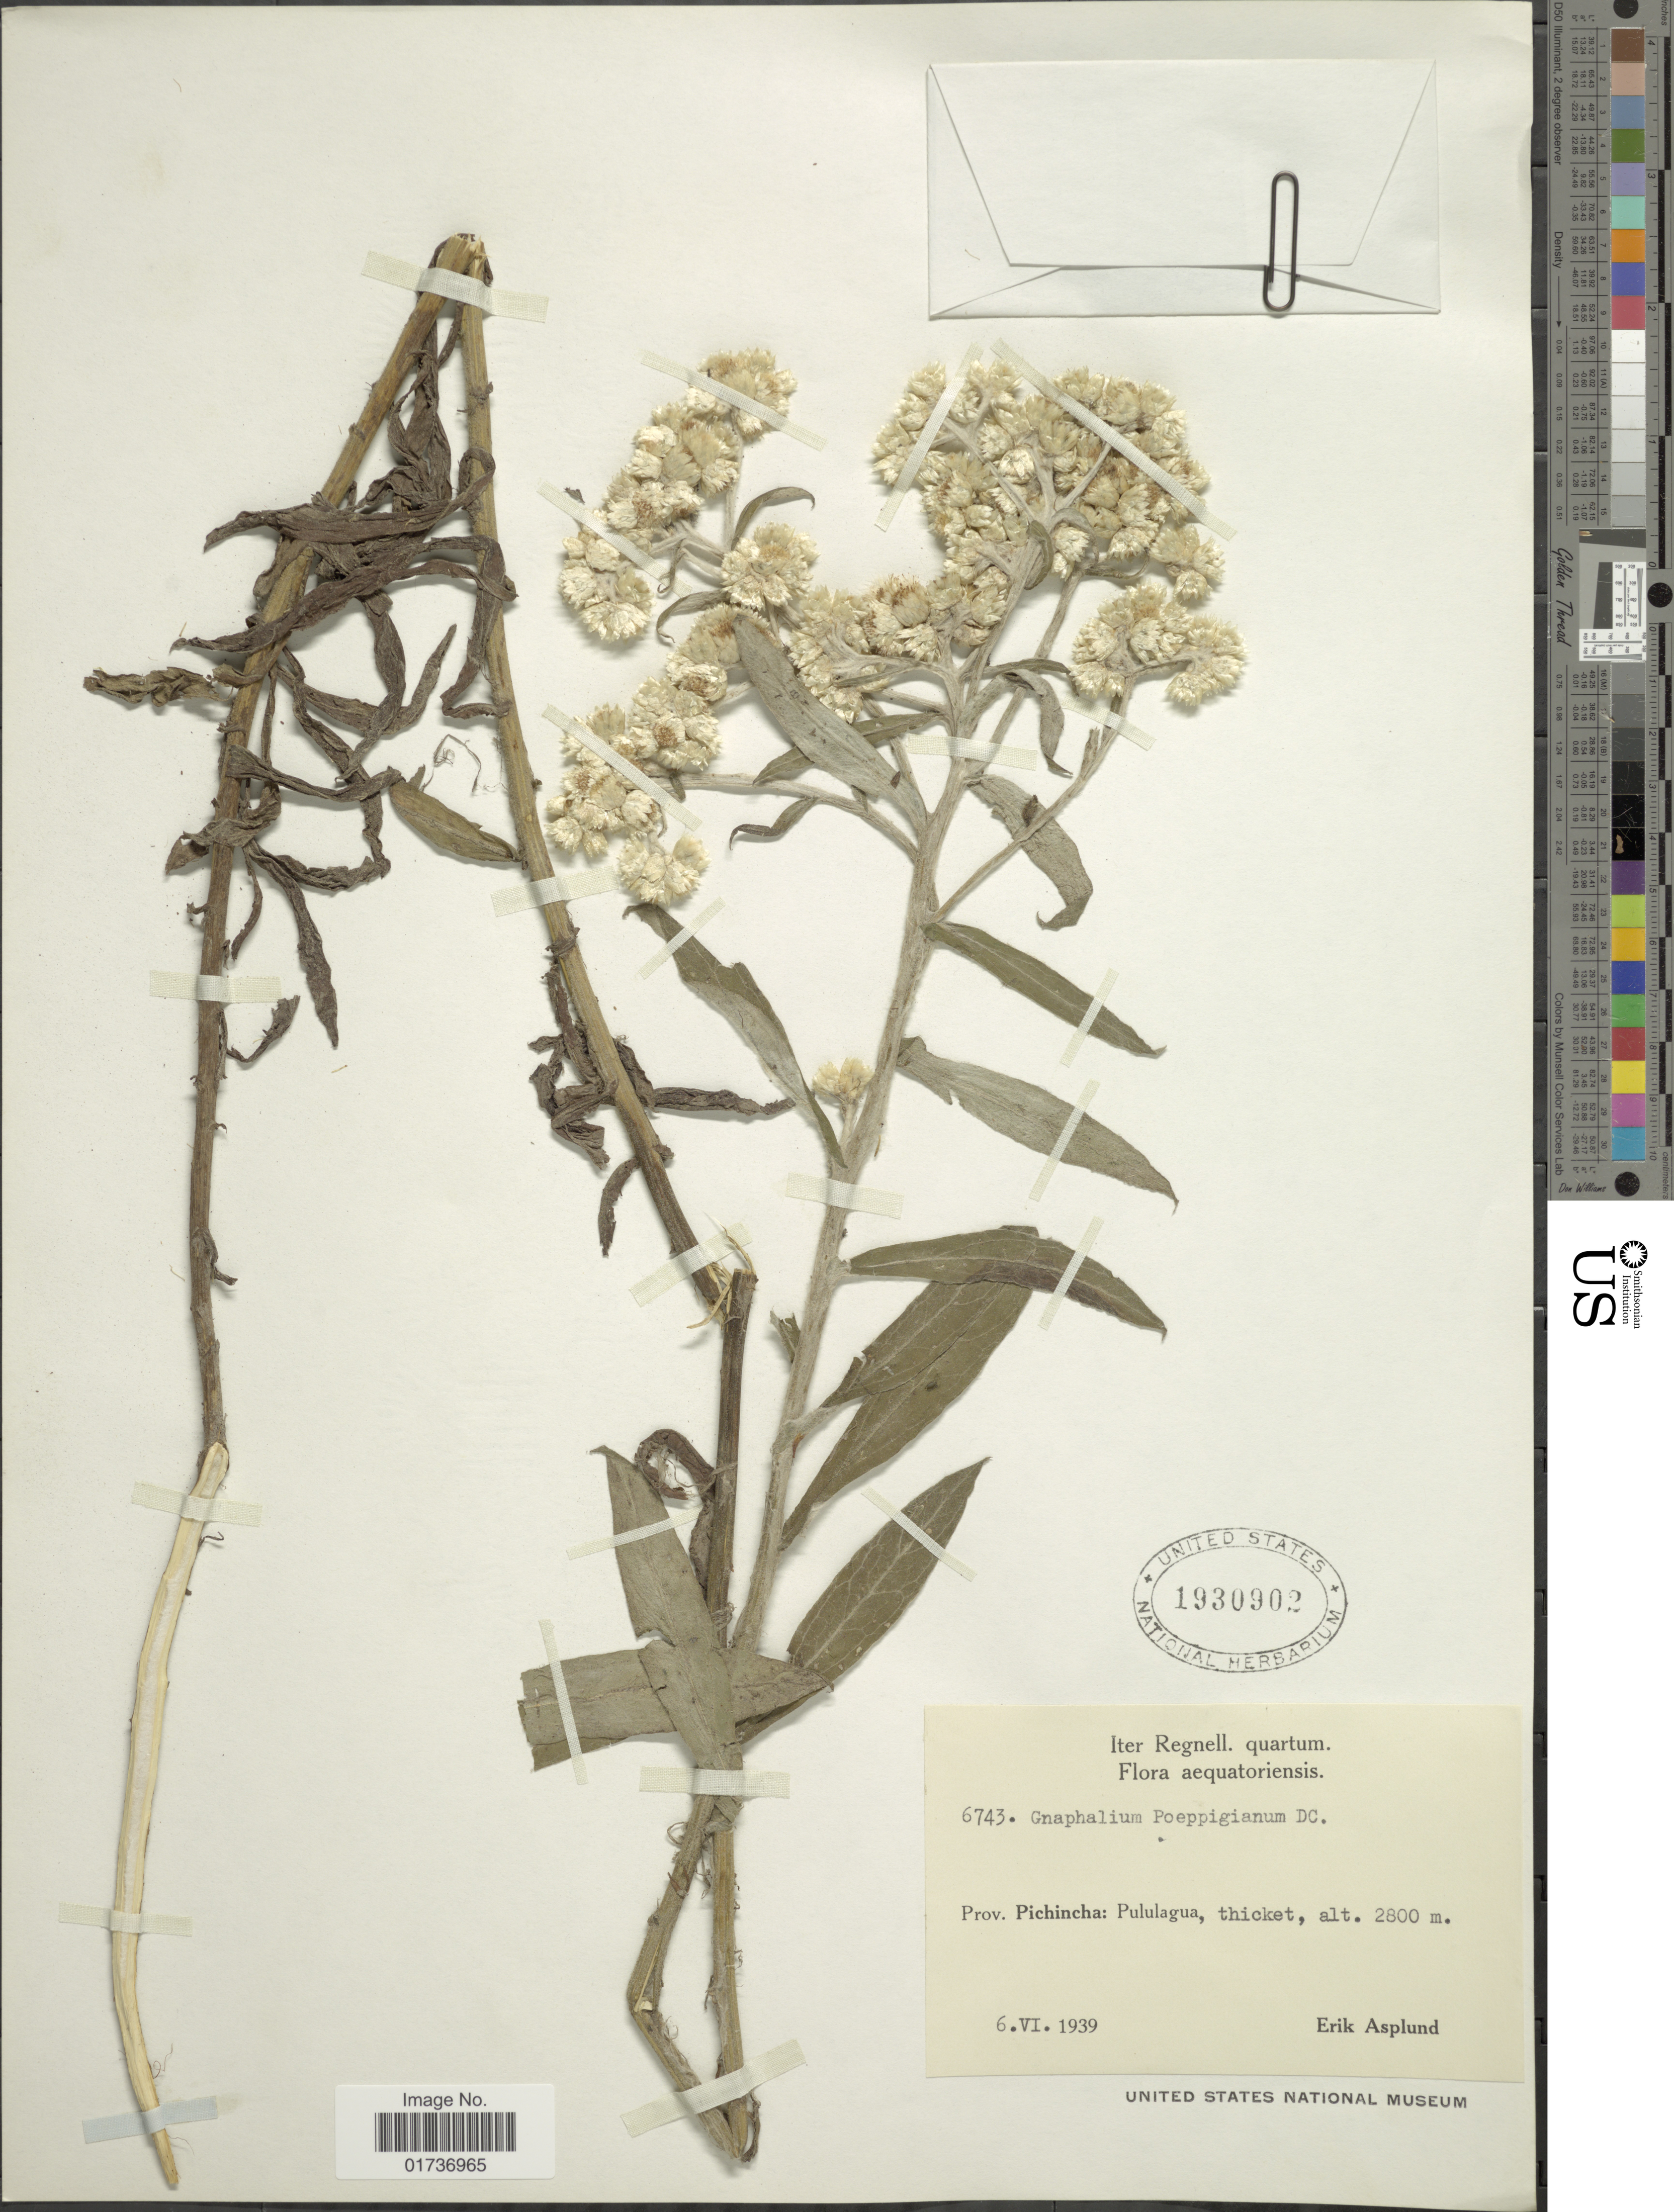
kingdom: Plantae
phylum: Tracheophyta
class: Magnoliopsida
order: Asterales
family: Asteraceae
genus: Gnaphalium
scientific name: Gnaphalium elegans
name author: Kunth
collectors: E. Asplund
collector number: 6743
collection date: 1939-06-06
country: Ecuador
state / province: Pichincha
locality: Pululagua, thicket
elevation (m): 2800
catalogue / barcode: US 1930902